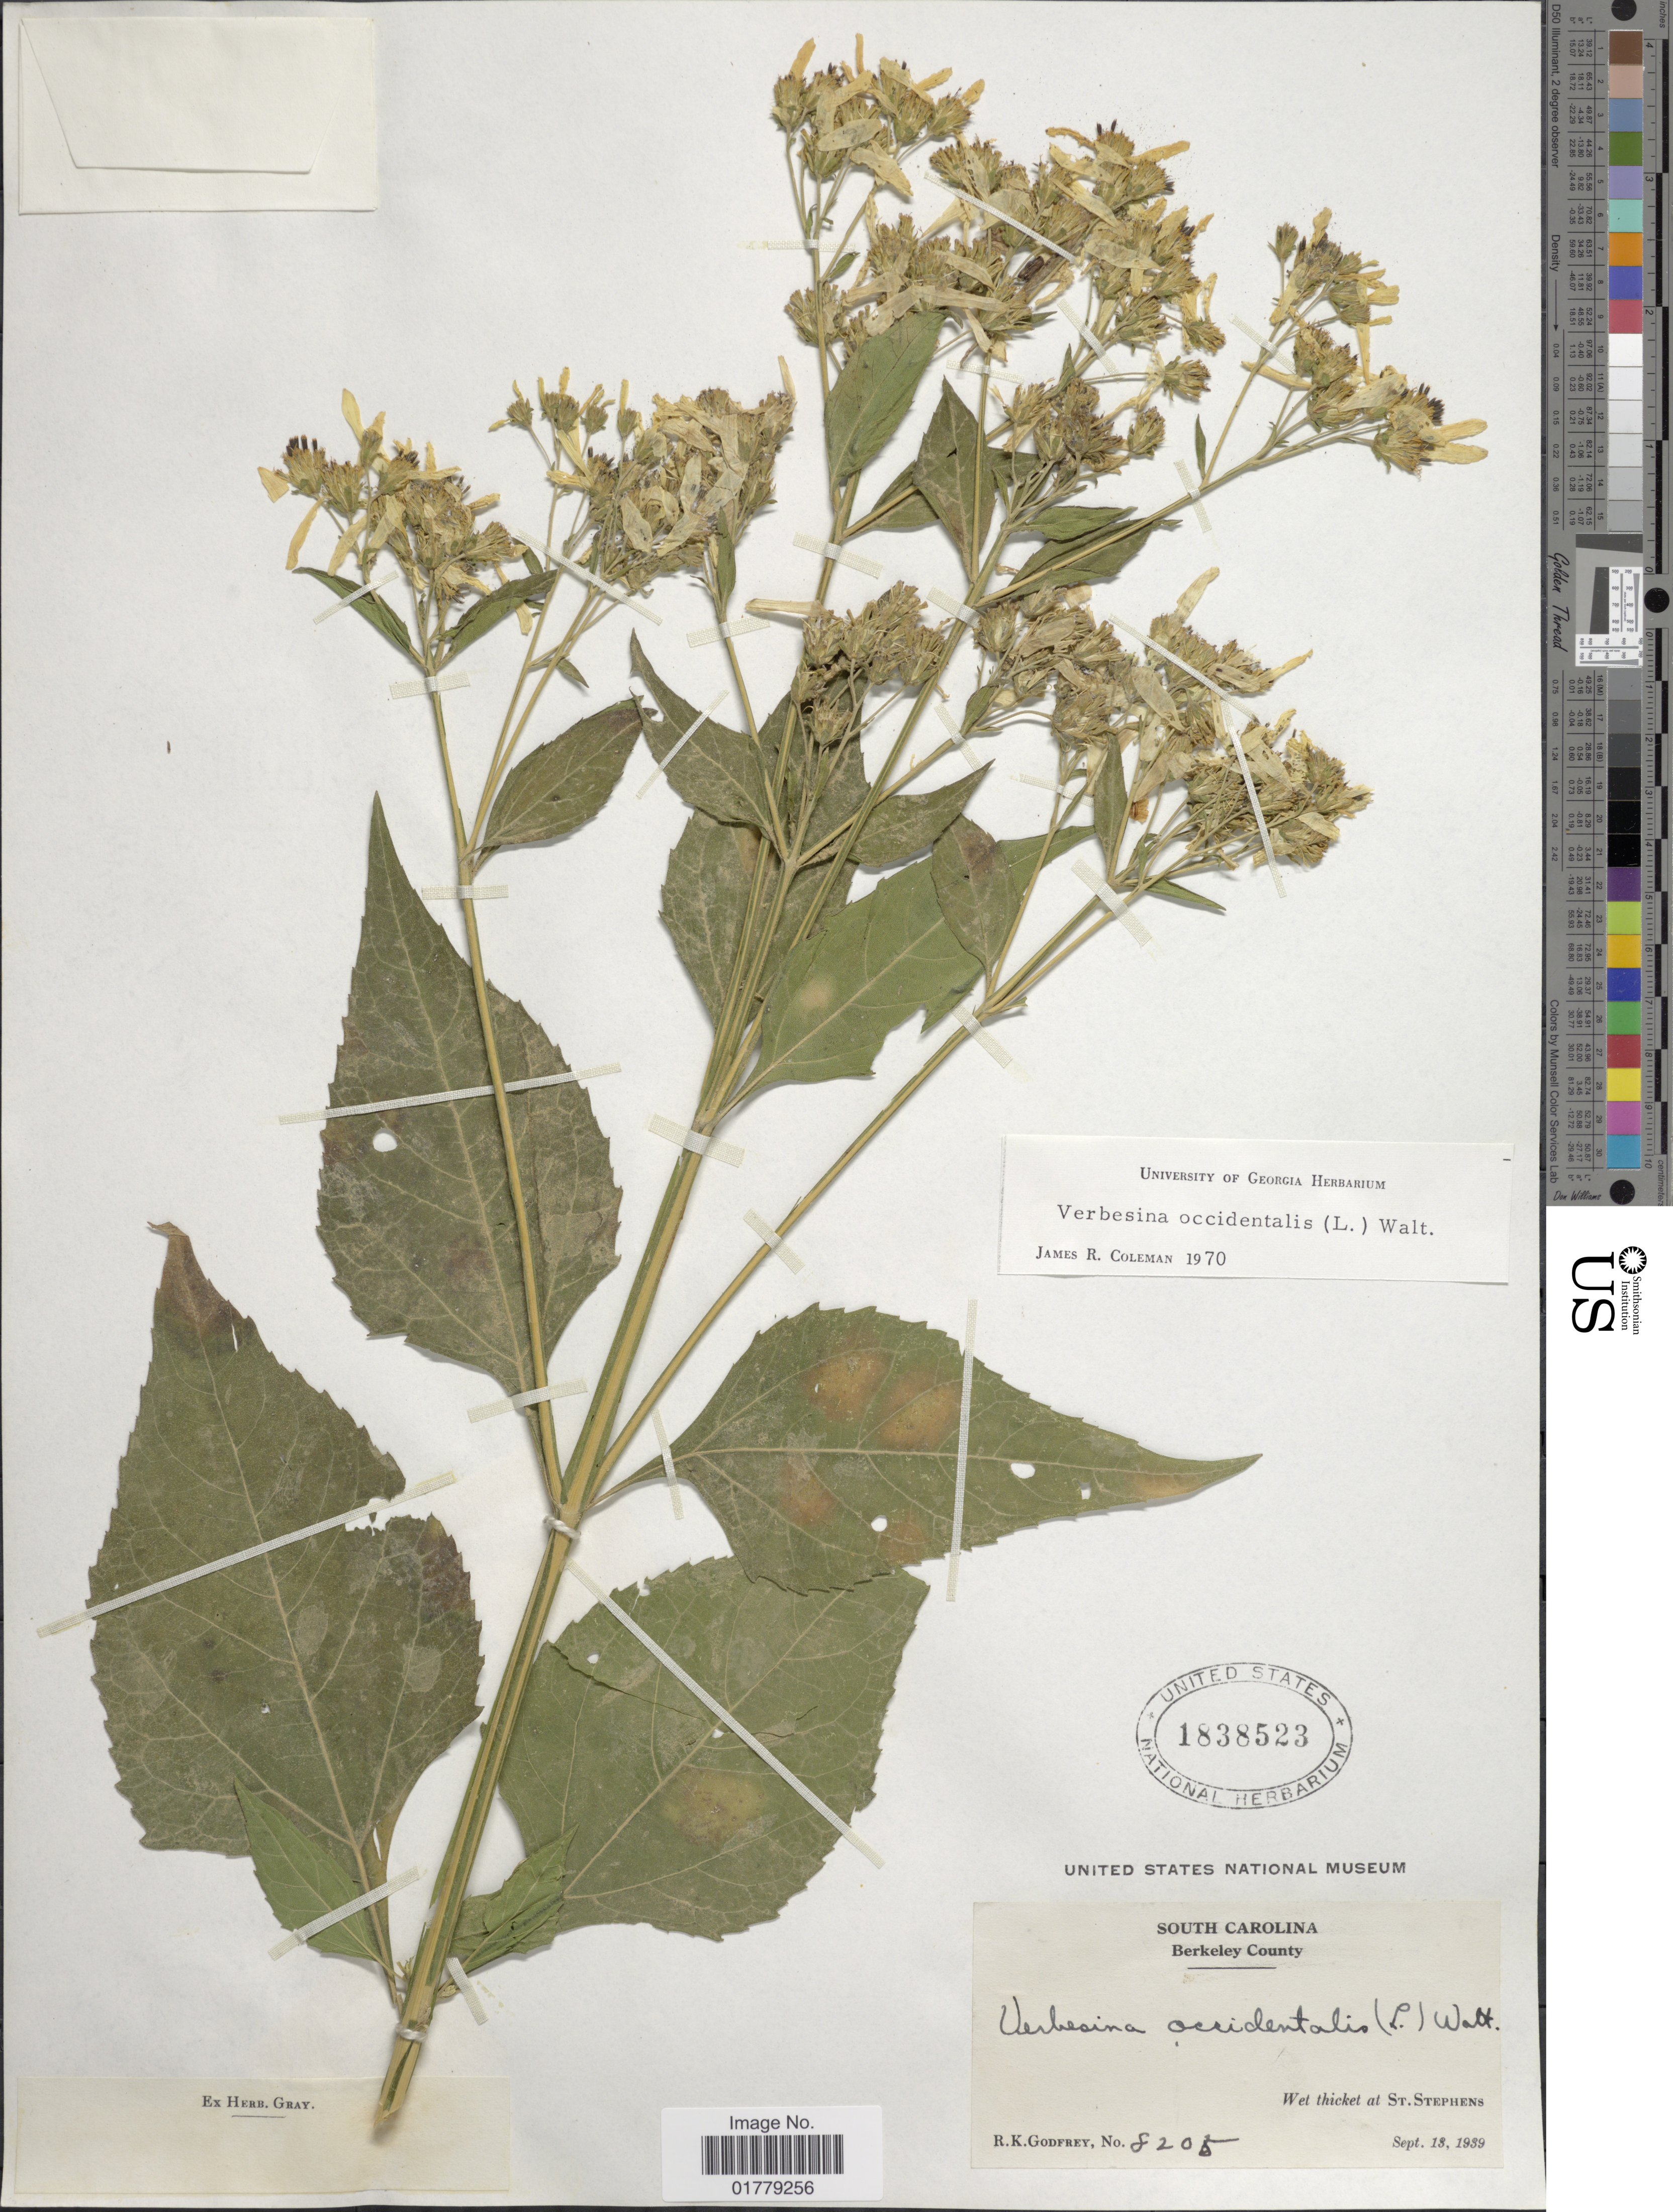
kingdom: Plantae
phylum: Tracheophyta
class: Magnoliopsida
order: Asterales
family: Asteraceae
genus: Verbesina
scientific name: Verbesina occidentalis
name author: (L.) Walter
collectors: R. K. Godfrey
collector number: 8205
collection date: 1939-09-13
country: United States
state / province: South Carolina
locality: South Carolina. Berkeley County. Wet thicket at St. Stephens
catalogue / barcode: US 1838523